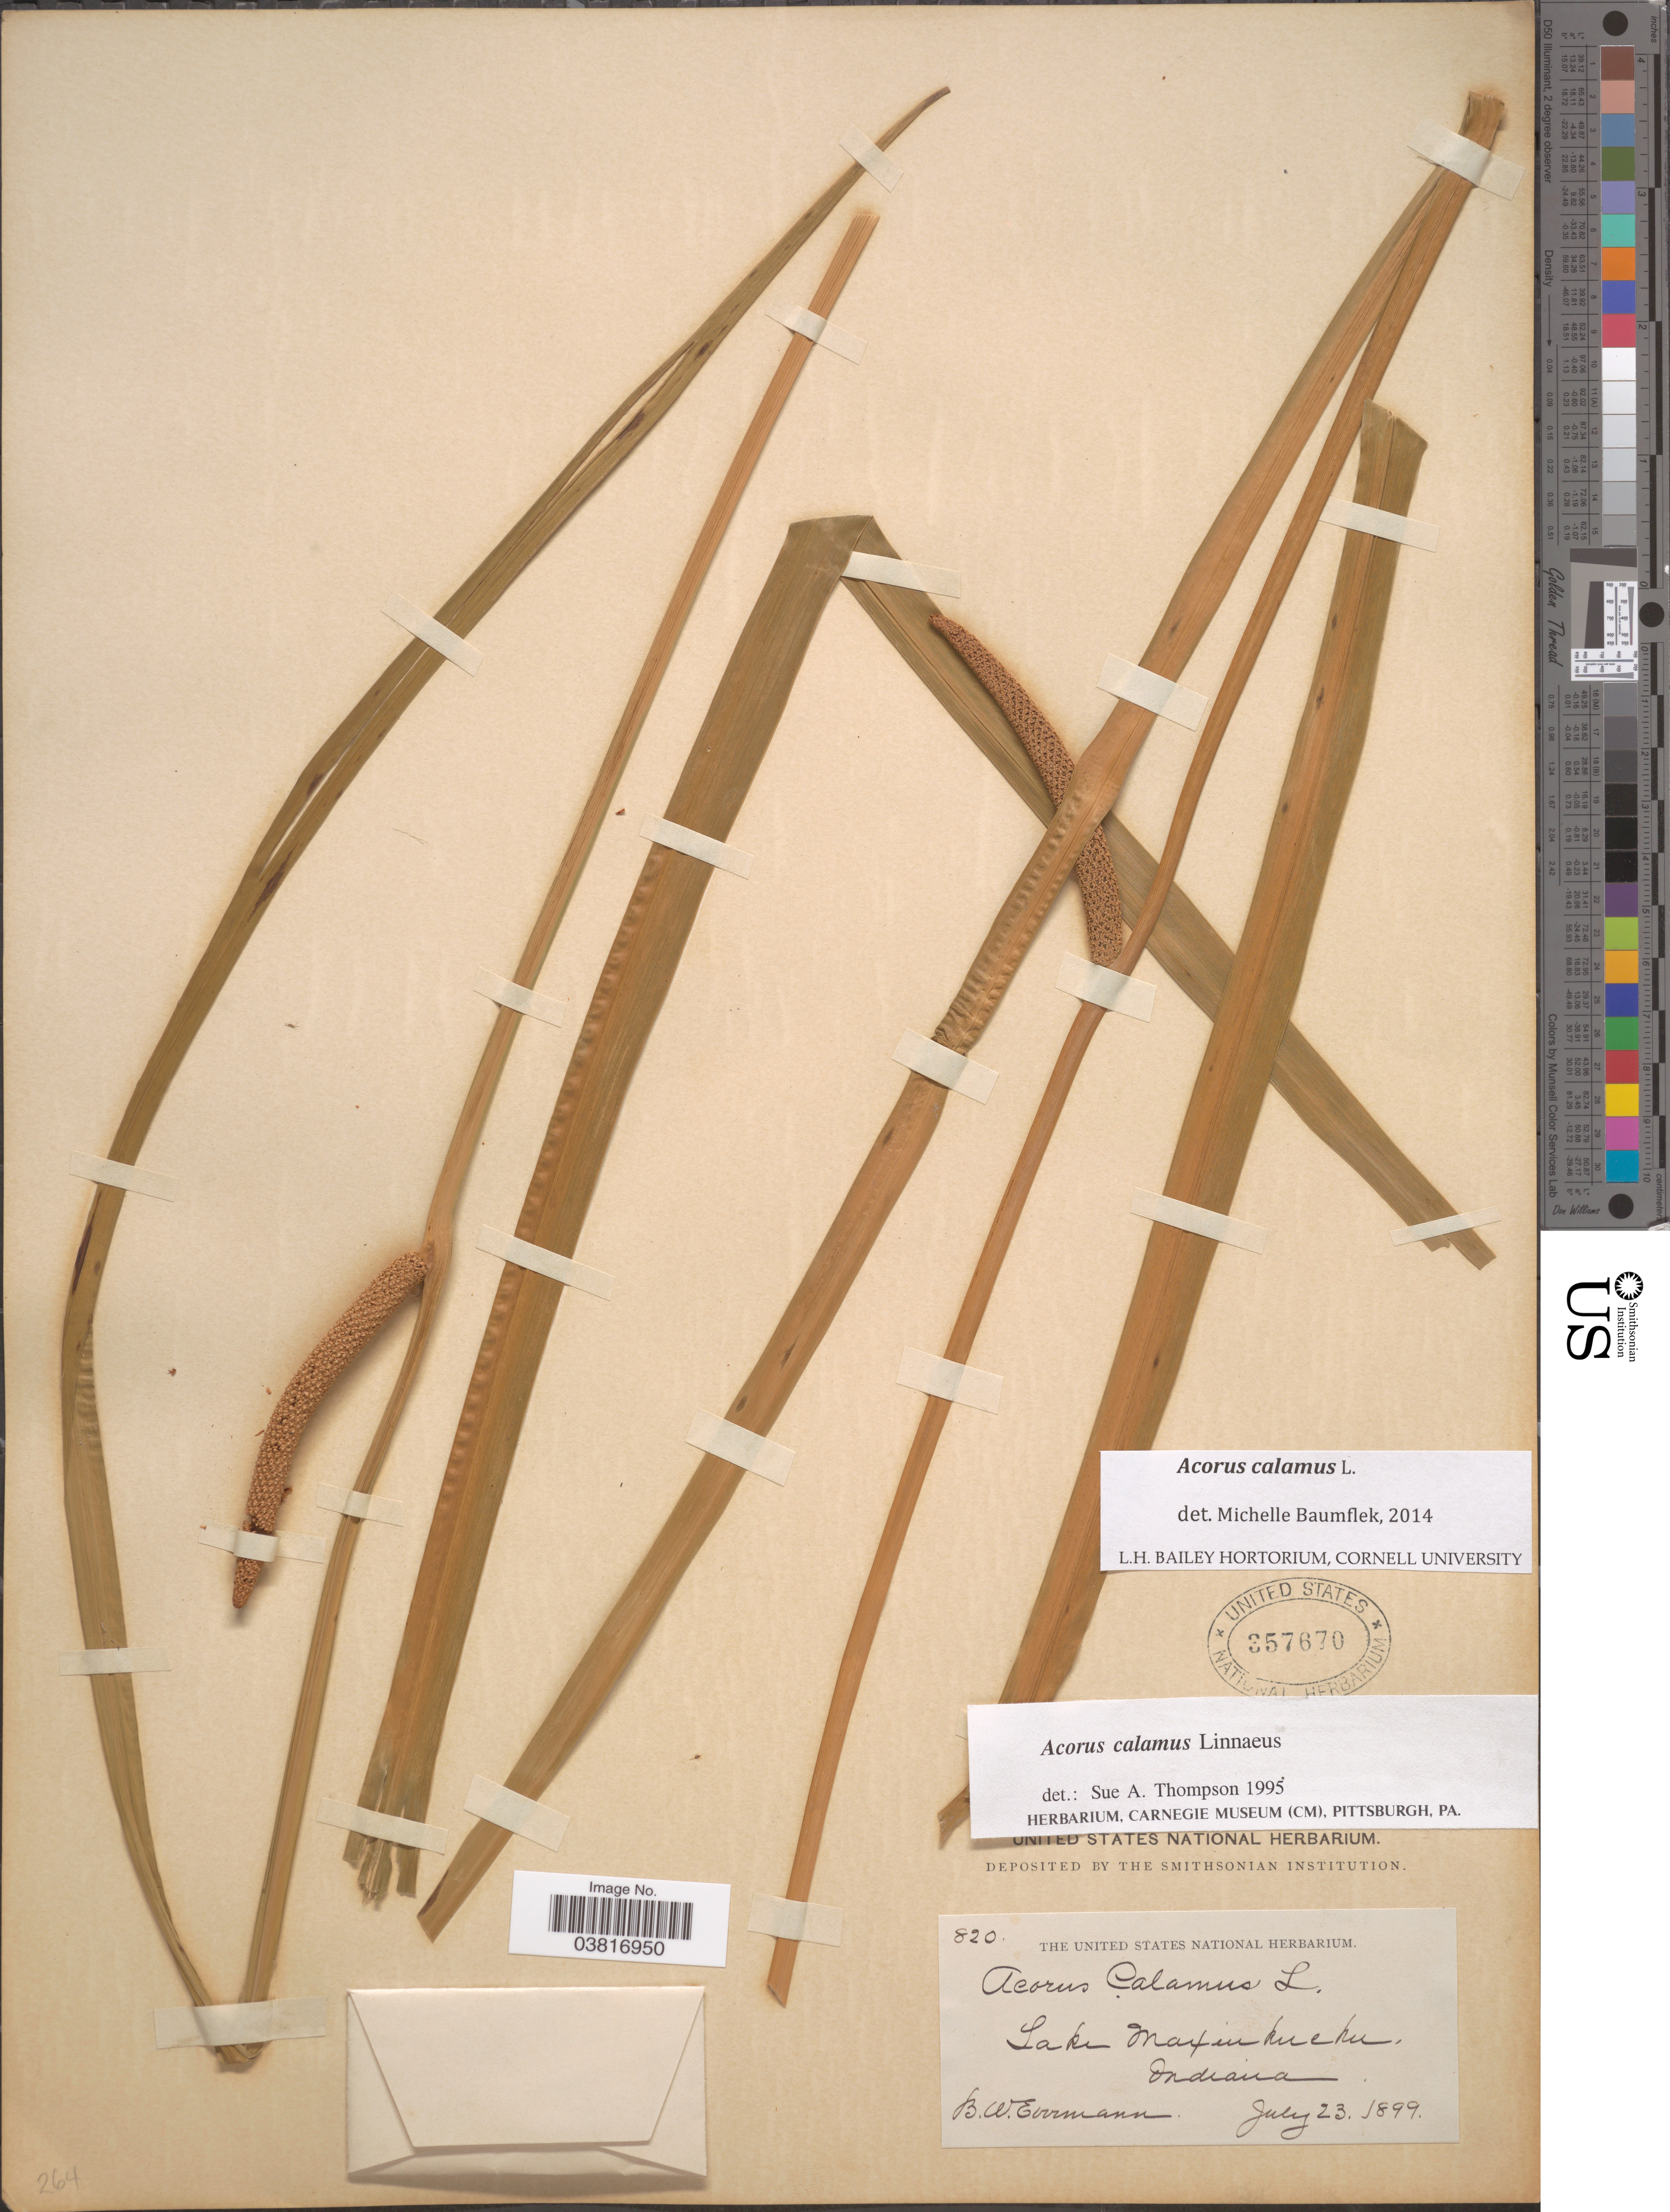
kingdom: Plantae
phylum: Tracheophyta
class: Liliopsida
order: Acorales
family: Acoraceae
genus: Acorus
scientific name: Acorus calamus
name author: L.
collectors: B. W. Evermann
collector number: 820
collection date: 1899-07-23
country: United States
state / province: Indiana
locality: Lake Maxinkuckee.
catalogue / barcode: US 357670